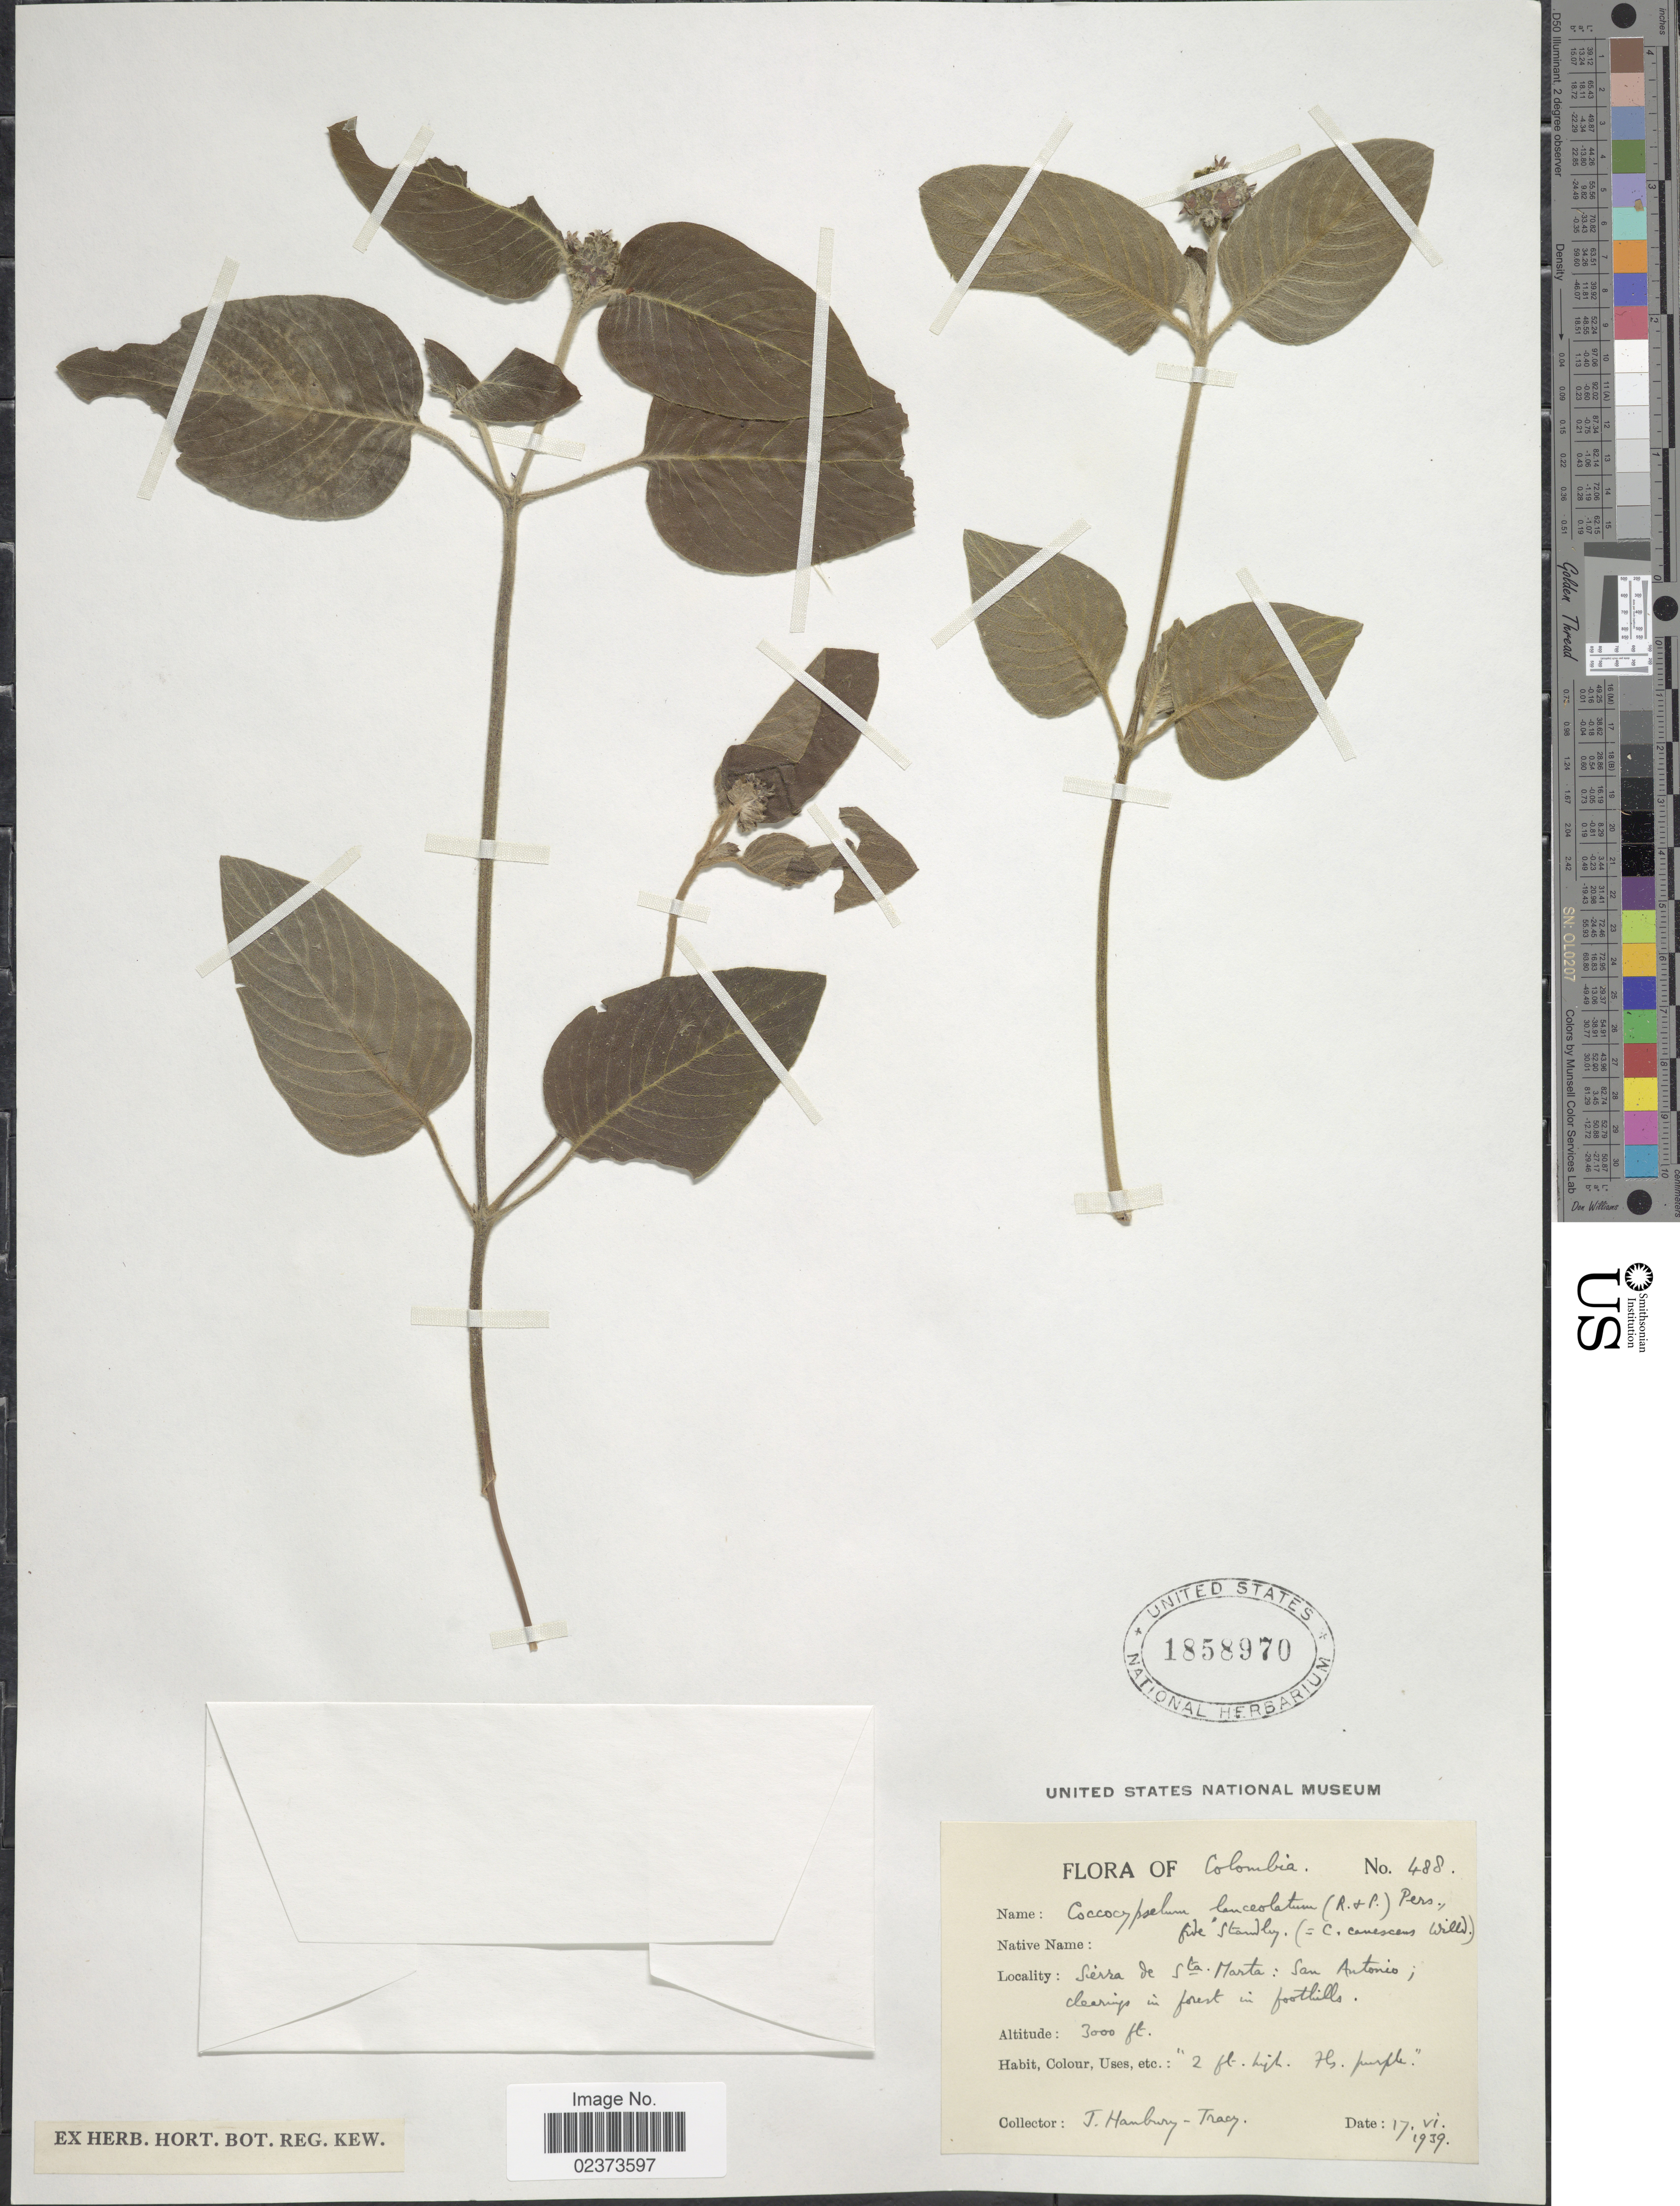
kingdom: Plantae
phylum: Tracheophyta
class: Magnoliopsida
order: Gentianales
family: Rubiaceae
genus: Coccocypselum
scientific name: Coccocypselum lanceolatum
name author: (Ruiz & Pav.) Pers.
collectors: J. Hanbury-Tracy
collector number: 488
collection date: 1939-06-17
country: Colombia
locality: Sierra de Sta Marta: San Antonio; clearings in forest in foothills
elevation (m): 914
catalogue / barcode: US 1858970